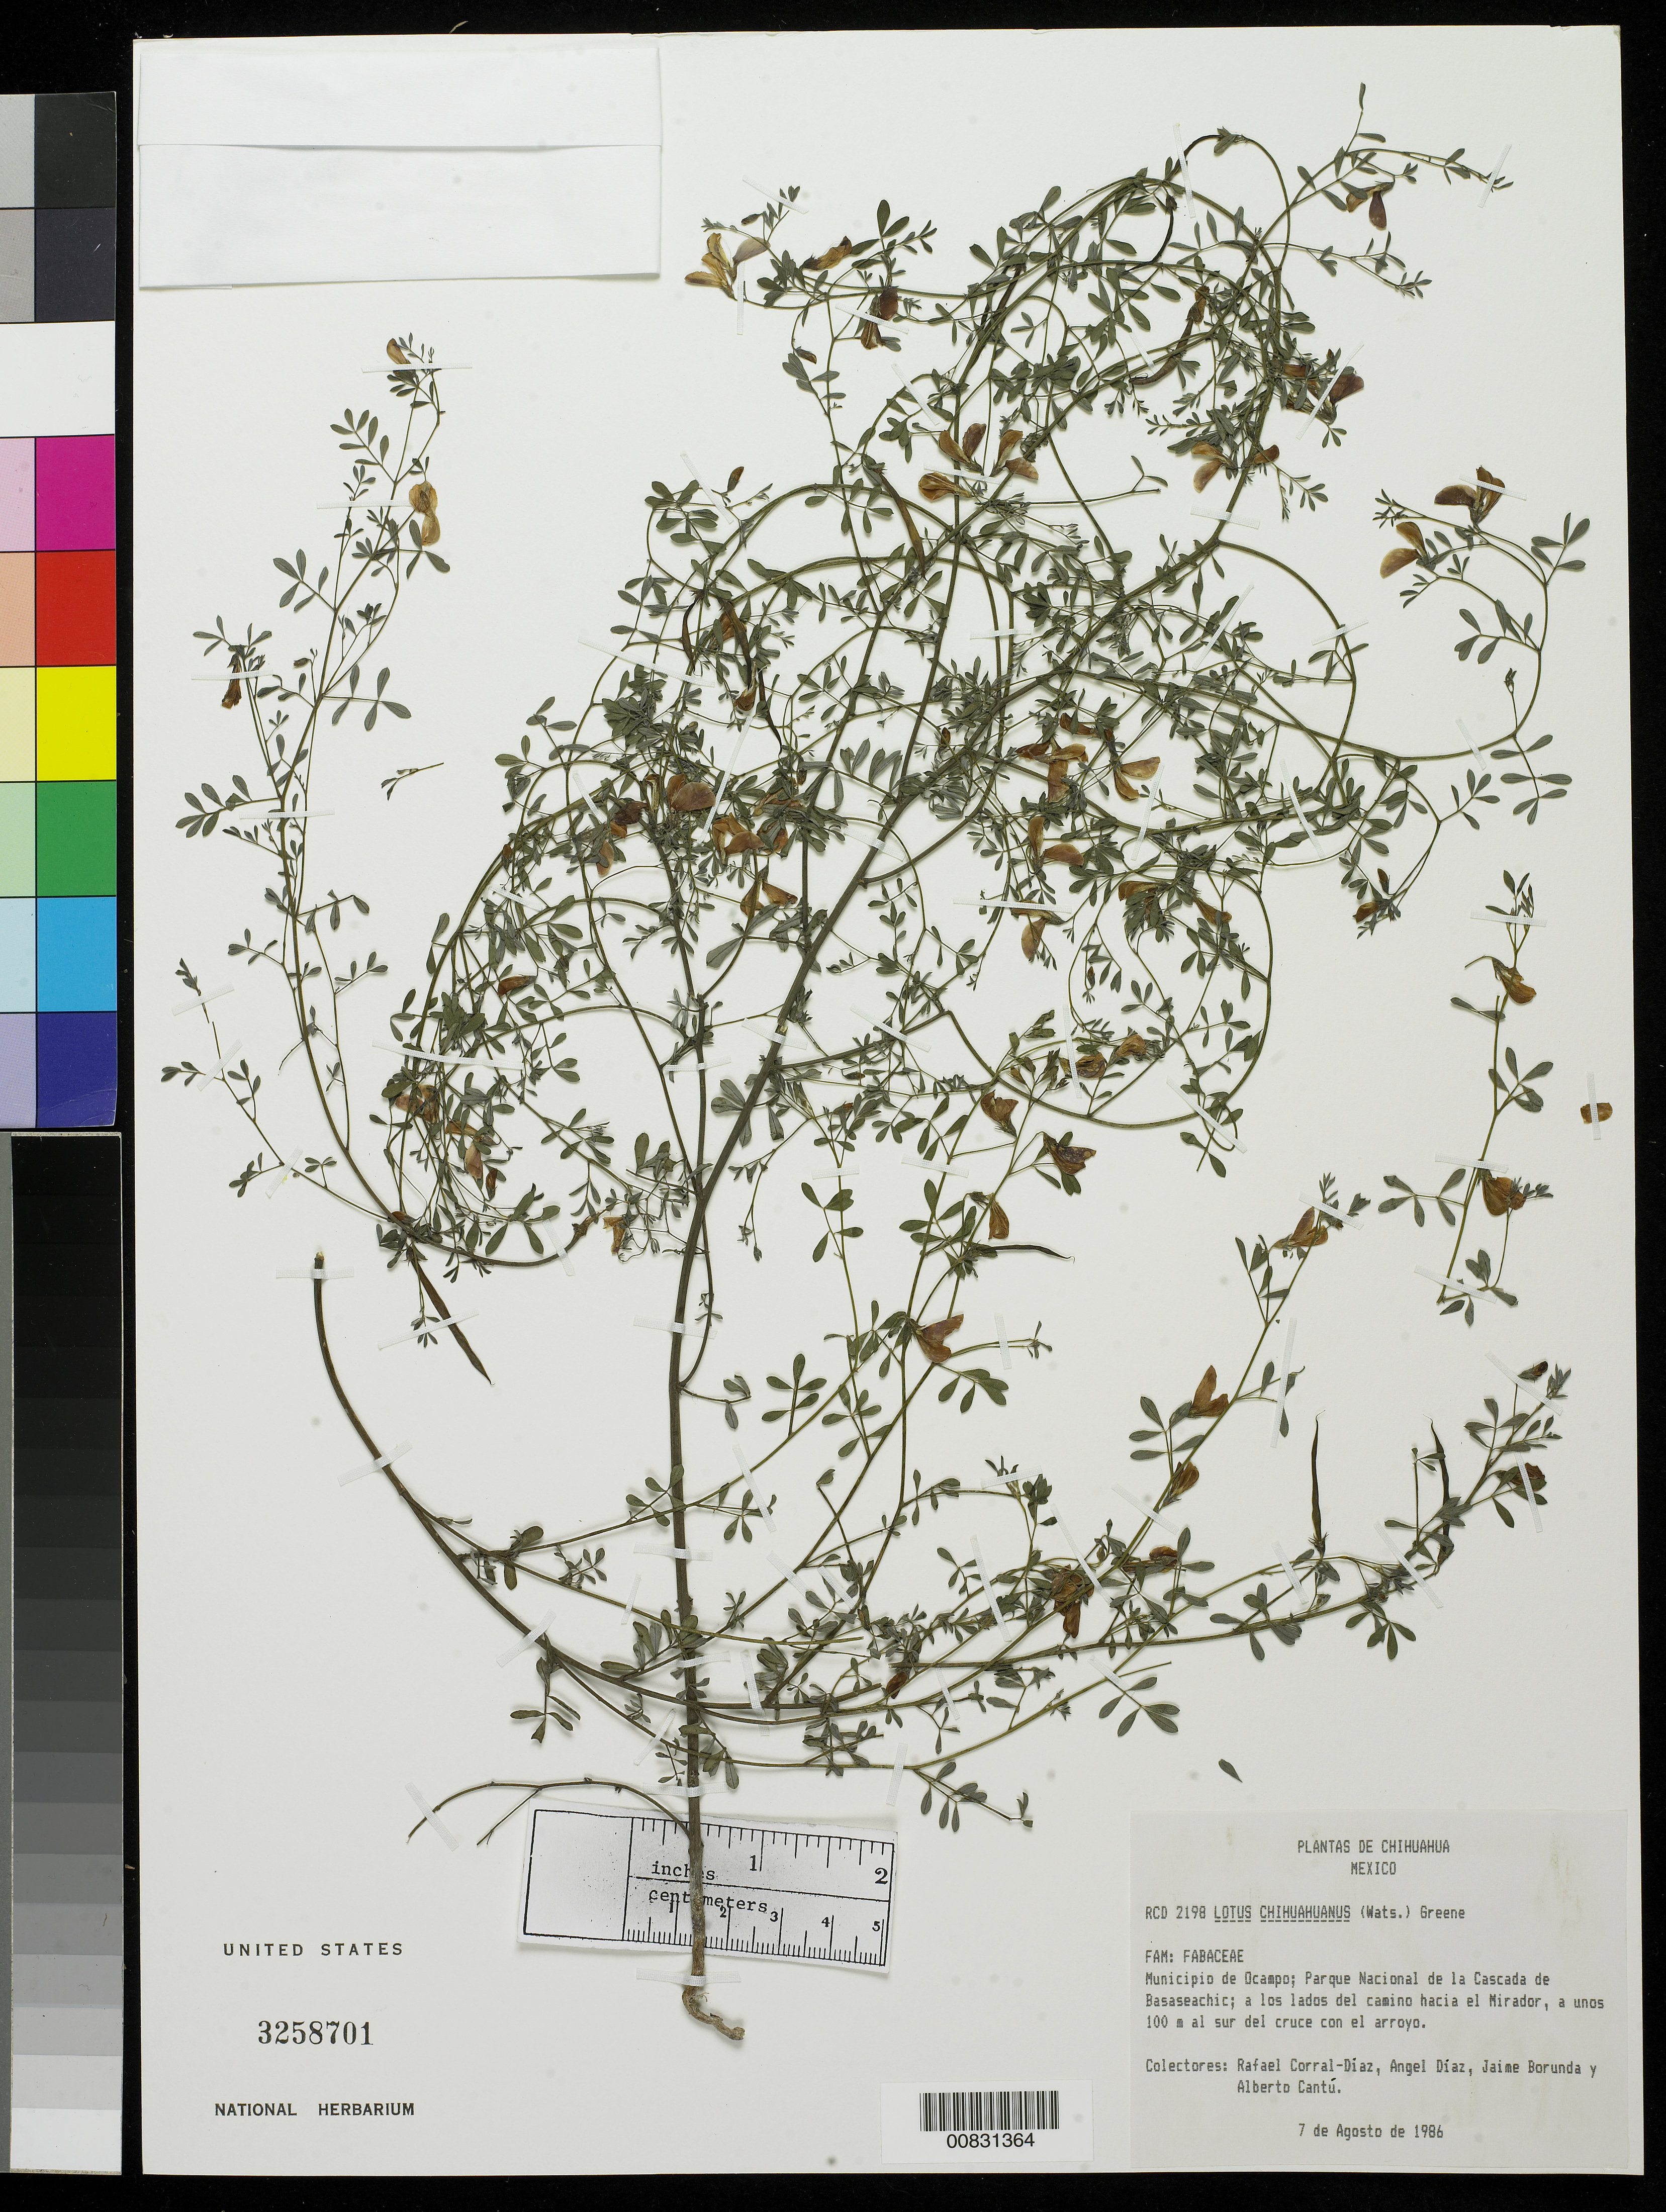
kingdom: Plantae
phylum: Tracheophyta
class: Magnoliopsida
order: Fabales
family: Fabaceae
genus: Lotus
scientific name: Lotus chihuahuanus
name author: (S. Watson) Greene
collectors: Corral Díaz, R., A. Diaz, Borunda, J. & Cantú, A.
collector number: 2198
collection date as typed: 07 Aug 1986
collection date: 1986-08-07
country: Mexico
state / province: Chihuahua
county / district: Ocampo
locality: Parque Nacional de la Cascada de Basaseachic; a los lados del camino hacia el Mirador, a unos 100 m. al sur del cruce con el arroyo.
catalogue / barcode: US 3258701